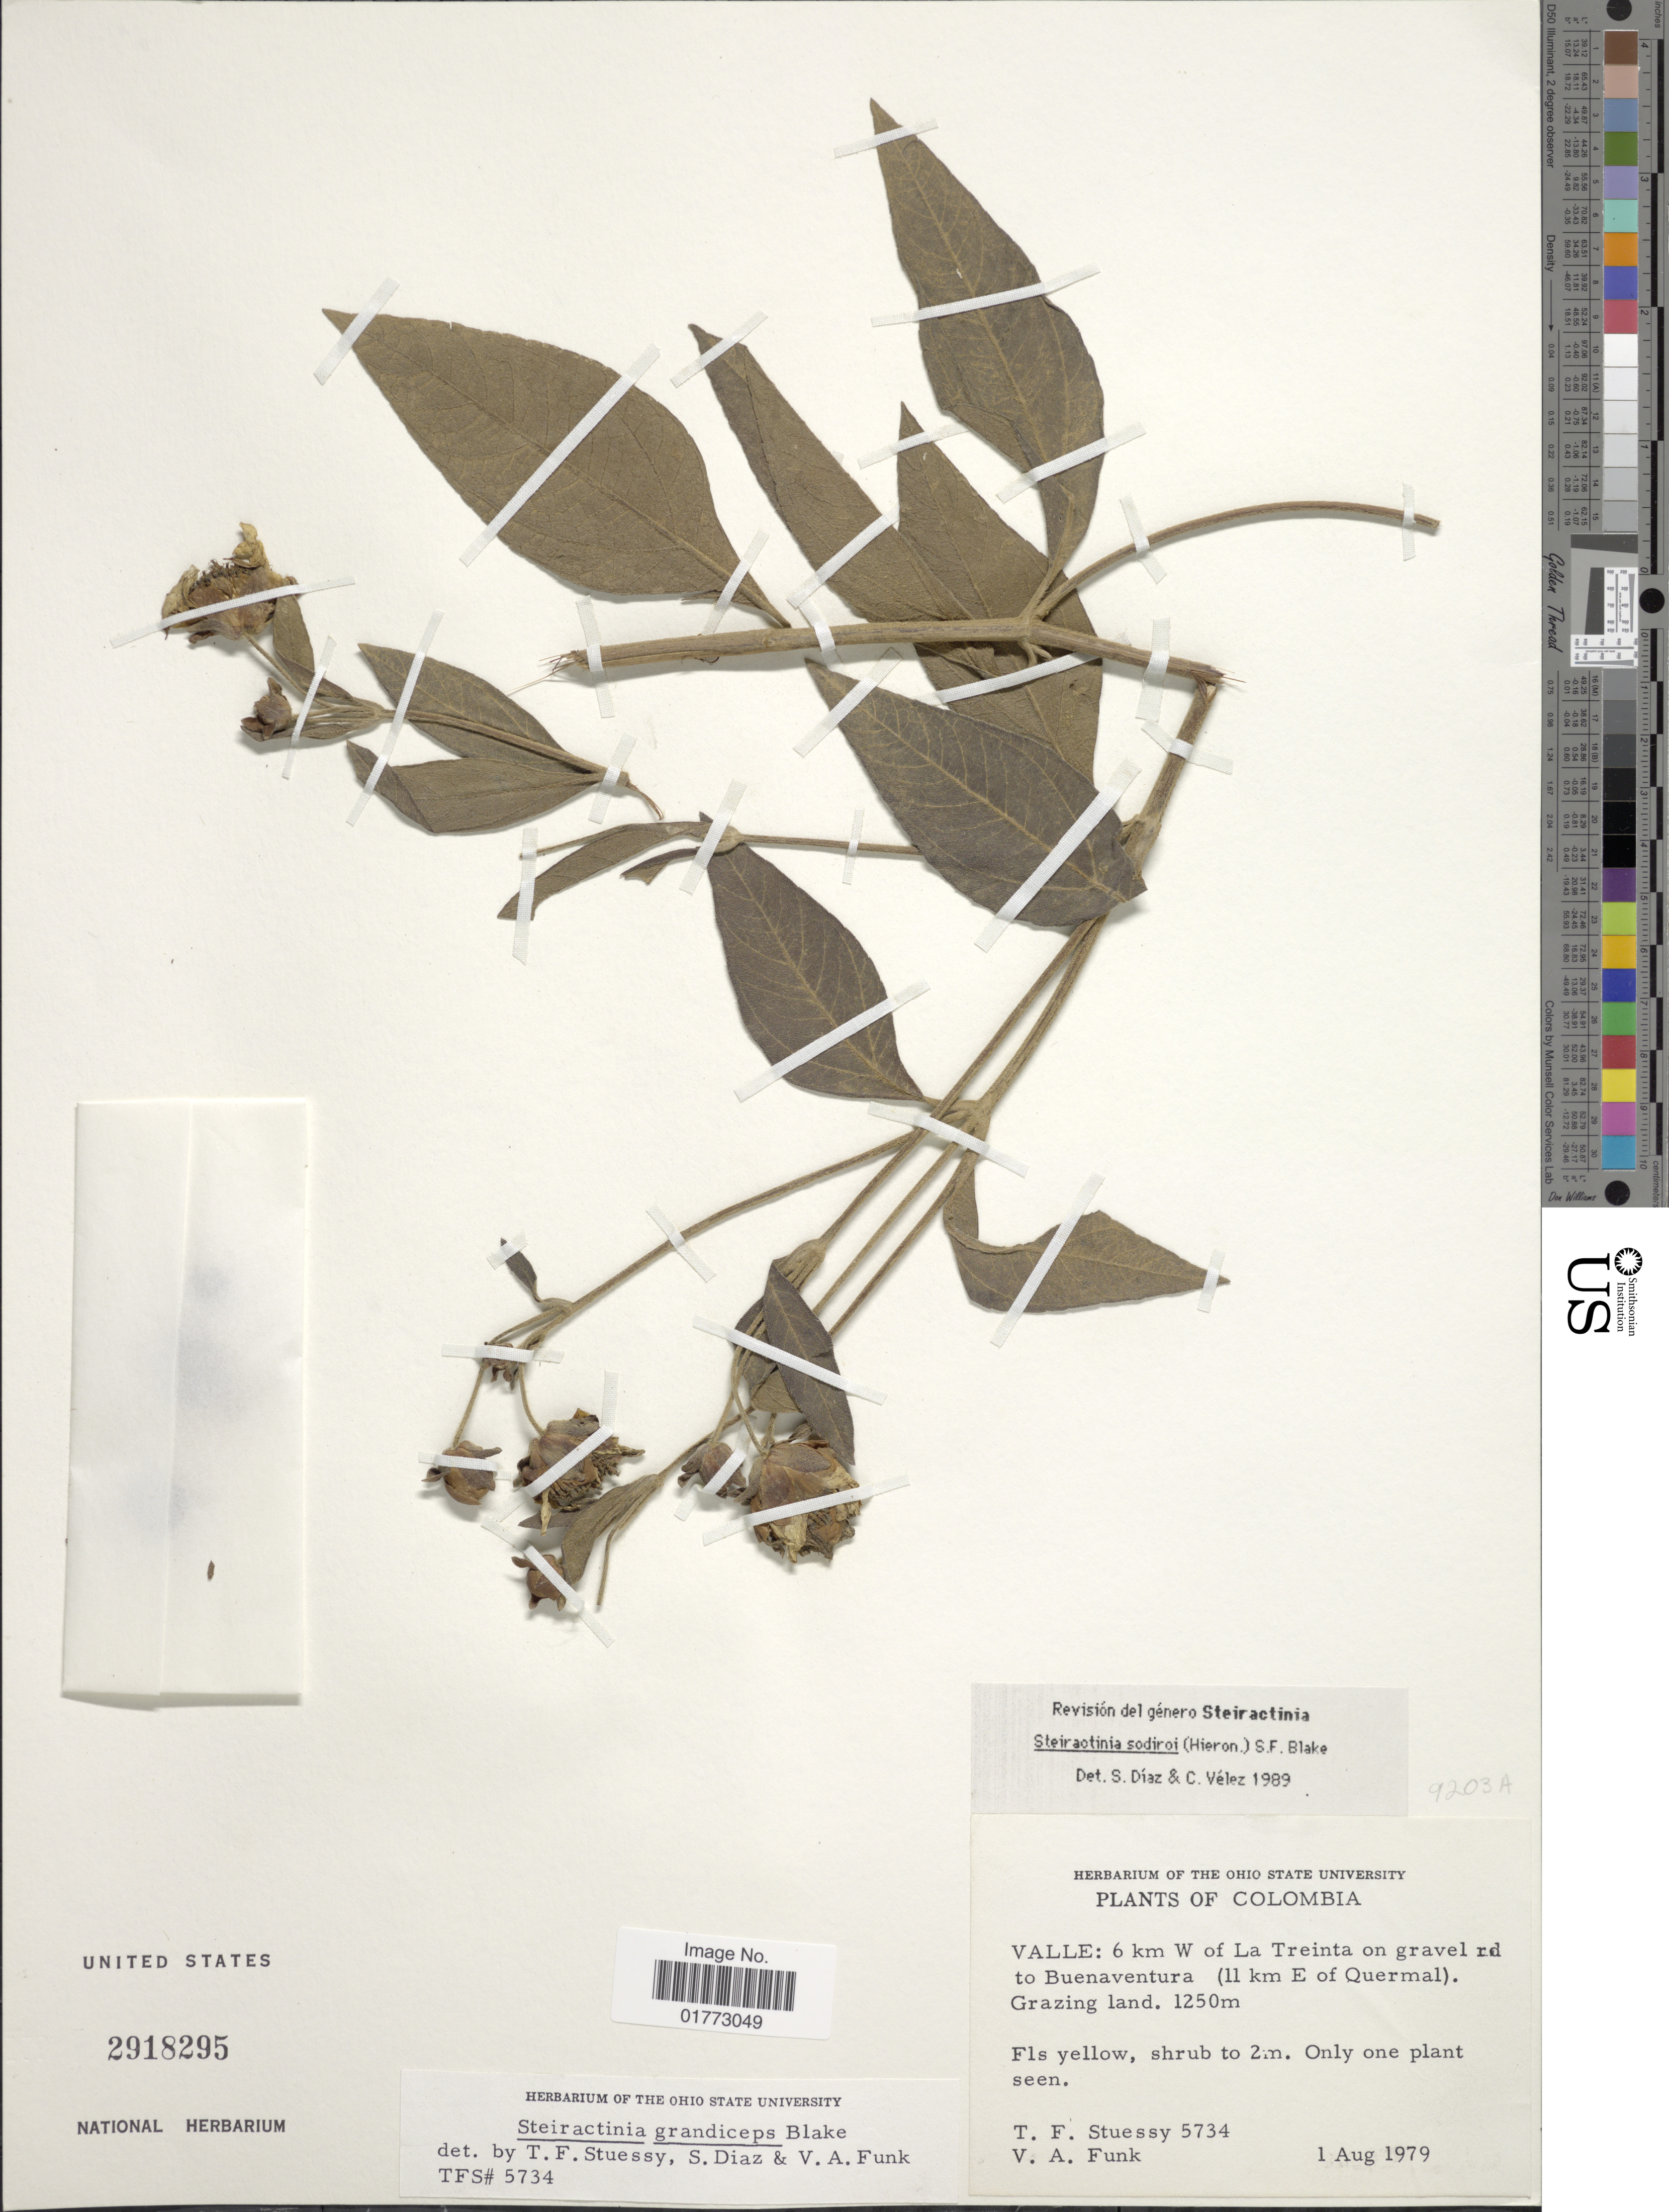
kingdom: Plantae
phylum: Tracheophyta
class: Magnoliopsida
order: Asterales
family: Asteraceae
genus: Steiractinia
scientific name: Steiractinia sodiroi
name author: (Hieron. ex Sodiro) S.F. Blake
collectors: T. Stuessy & V. Funk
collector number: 5734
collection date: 1979-08-01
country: Colombia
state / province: Valle del Cauca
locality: Valle: 6 km W of La Treinta on gravel rd to Buenaventura (II km E of Quermal)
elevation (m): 1250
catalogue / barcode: US 2918295